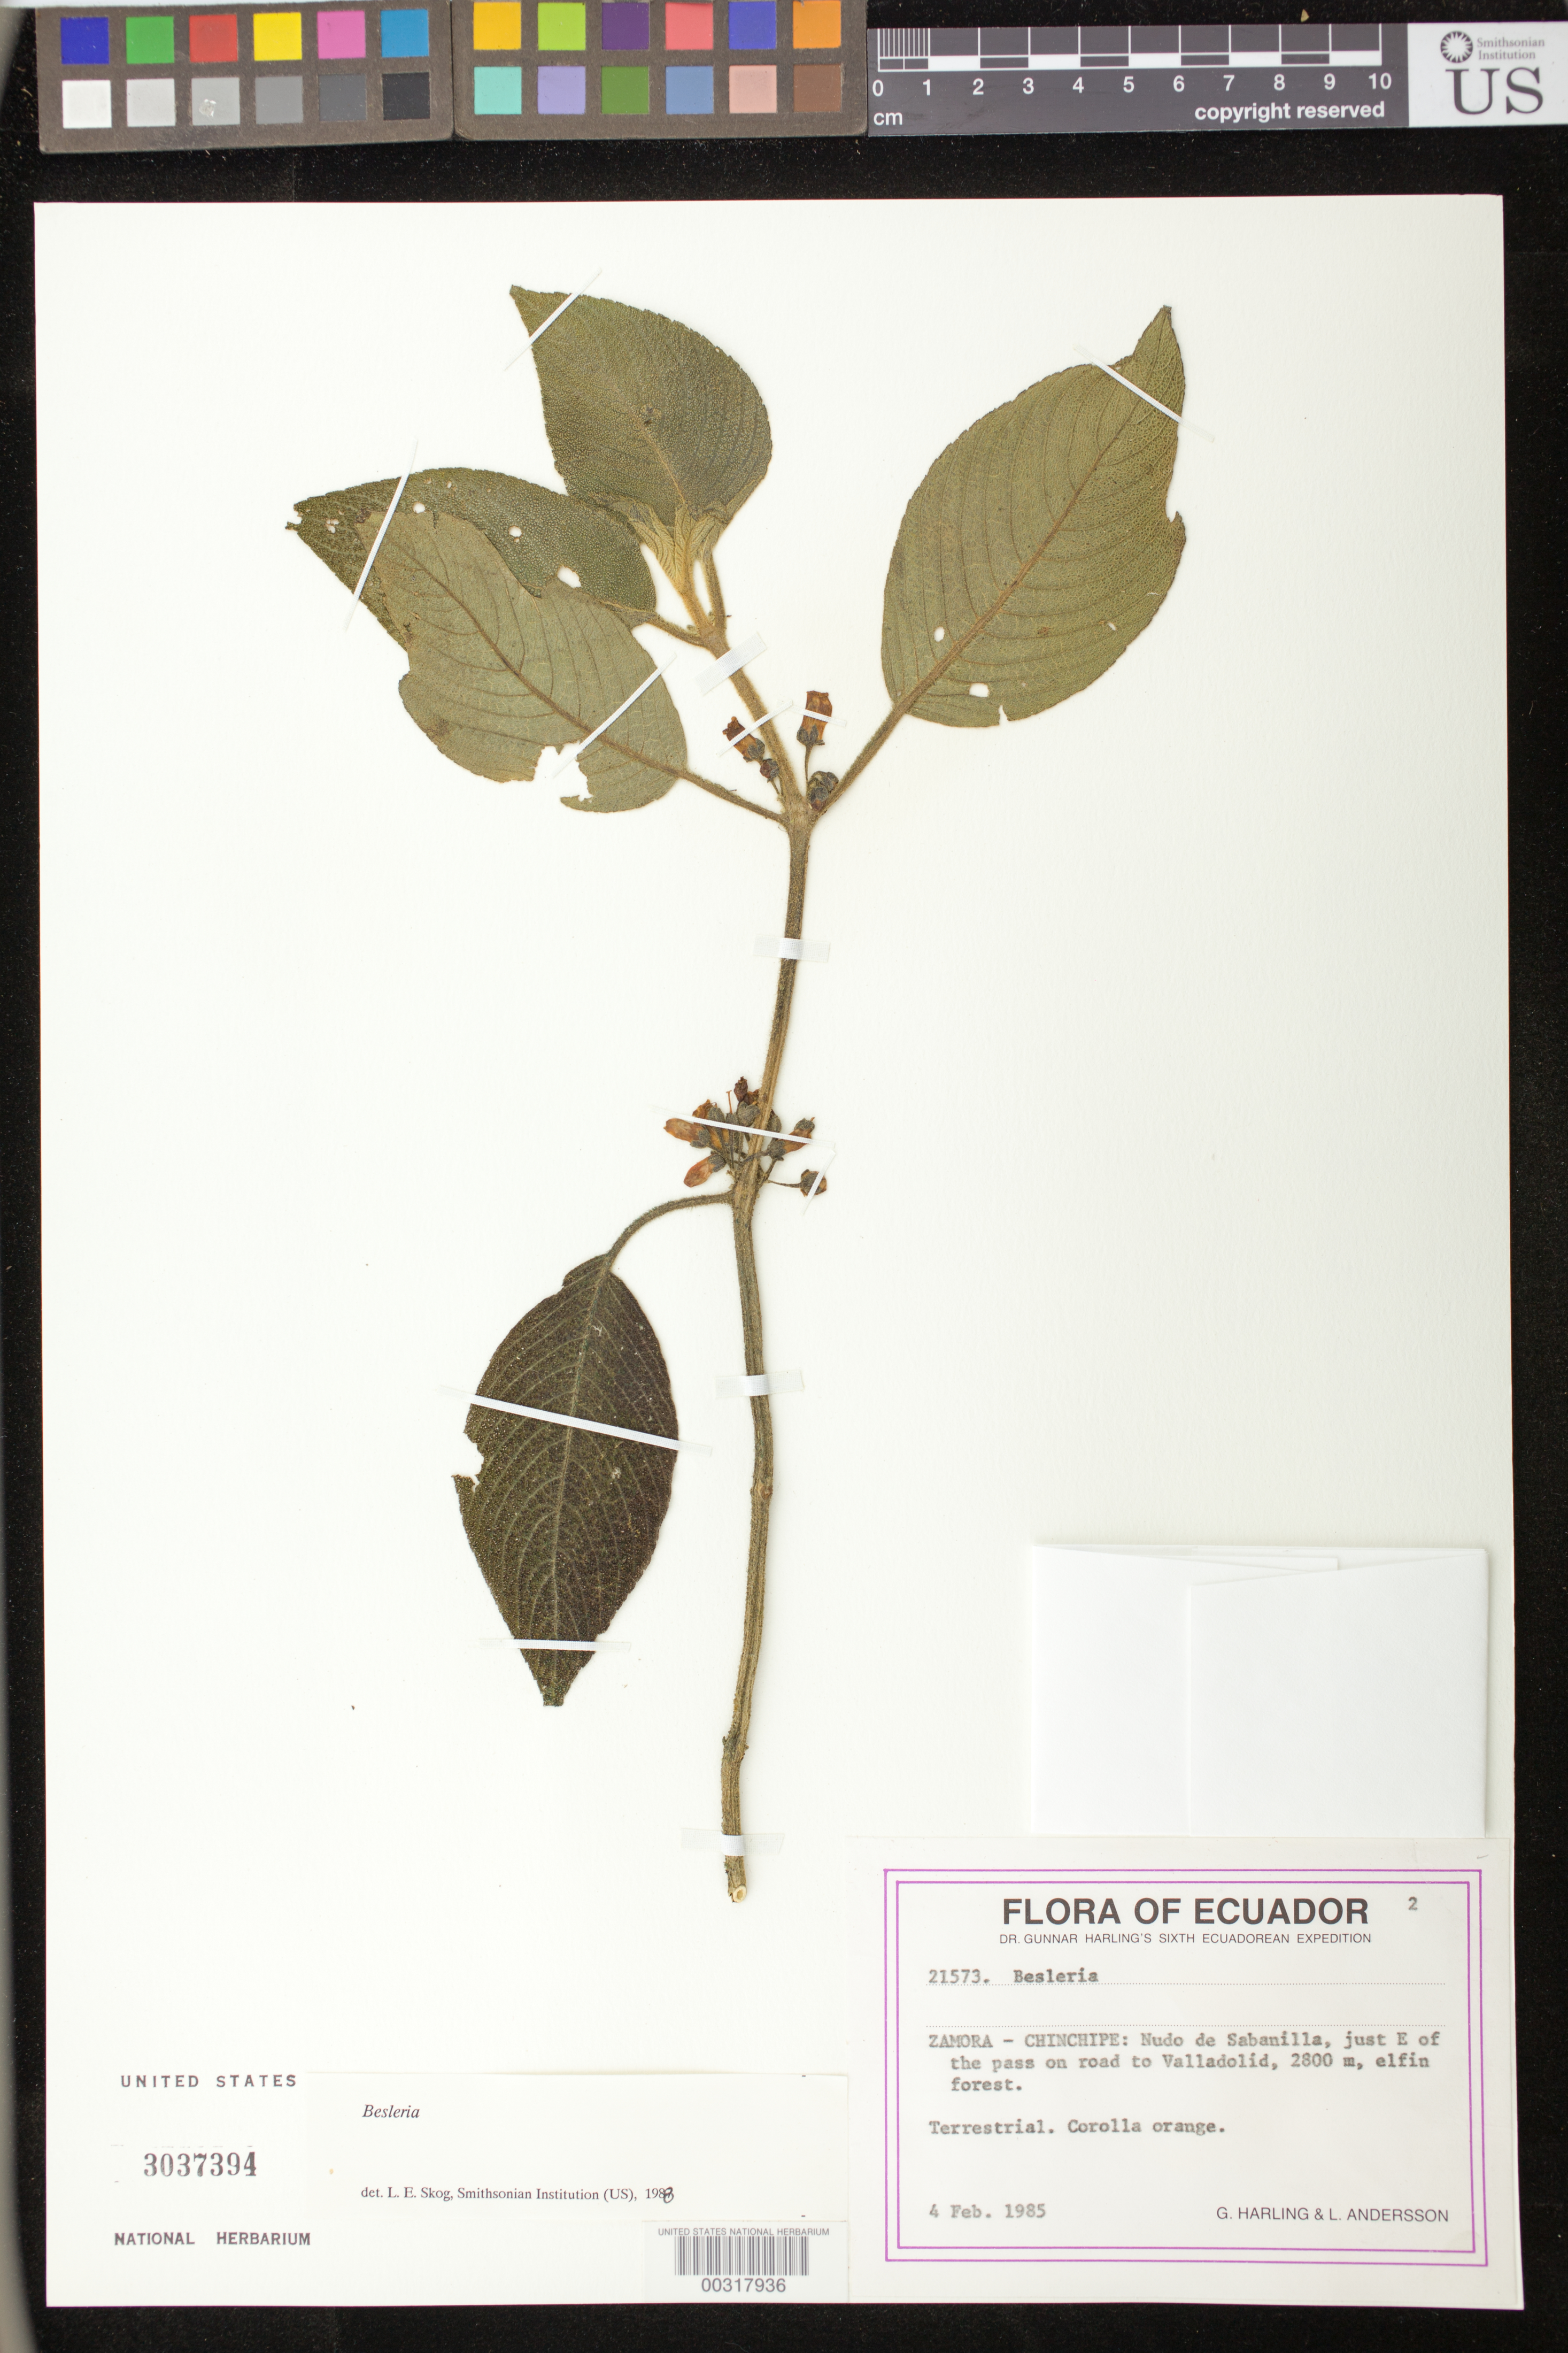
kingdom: Plantae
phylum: Tracheophyta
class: Magnoliopsida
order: Lamiales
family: Gesneriaceae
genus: Besleria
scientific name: Besleria sp.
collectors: G. Harling & L. Andersson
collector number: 21573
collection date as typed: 04 Feb 1985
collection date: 1985-02-04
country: Ecuador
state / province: Zamora-Chinchipe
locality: Nudo de Sabanilla, just E of the pass on road to Villadolid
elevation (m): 2800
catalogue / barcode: US 3037394